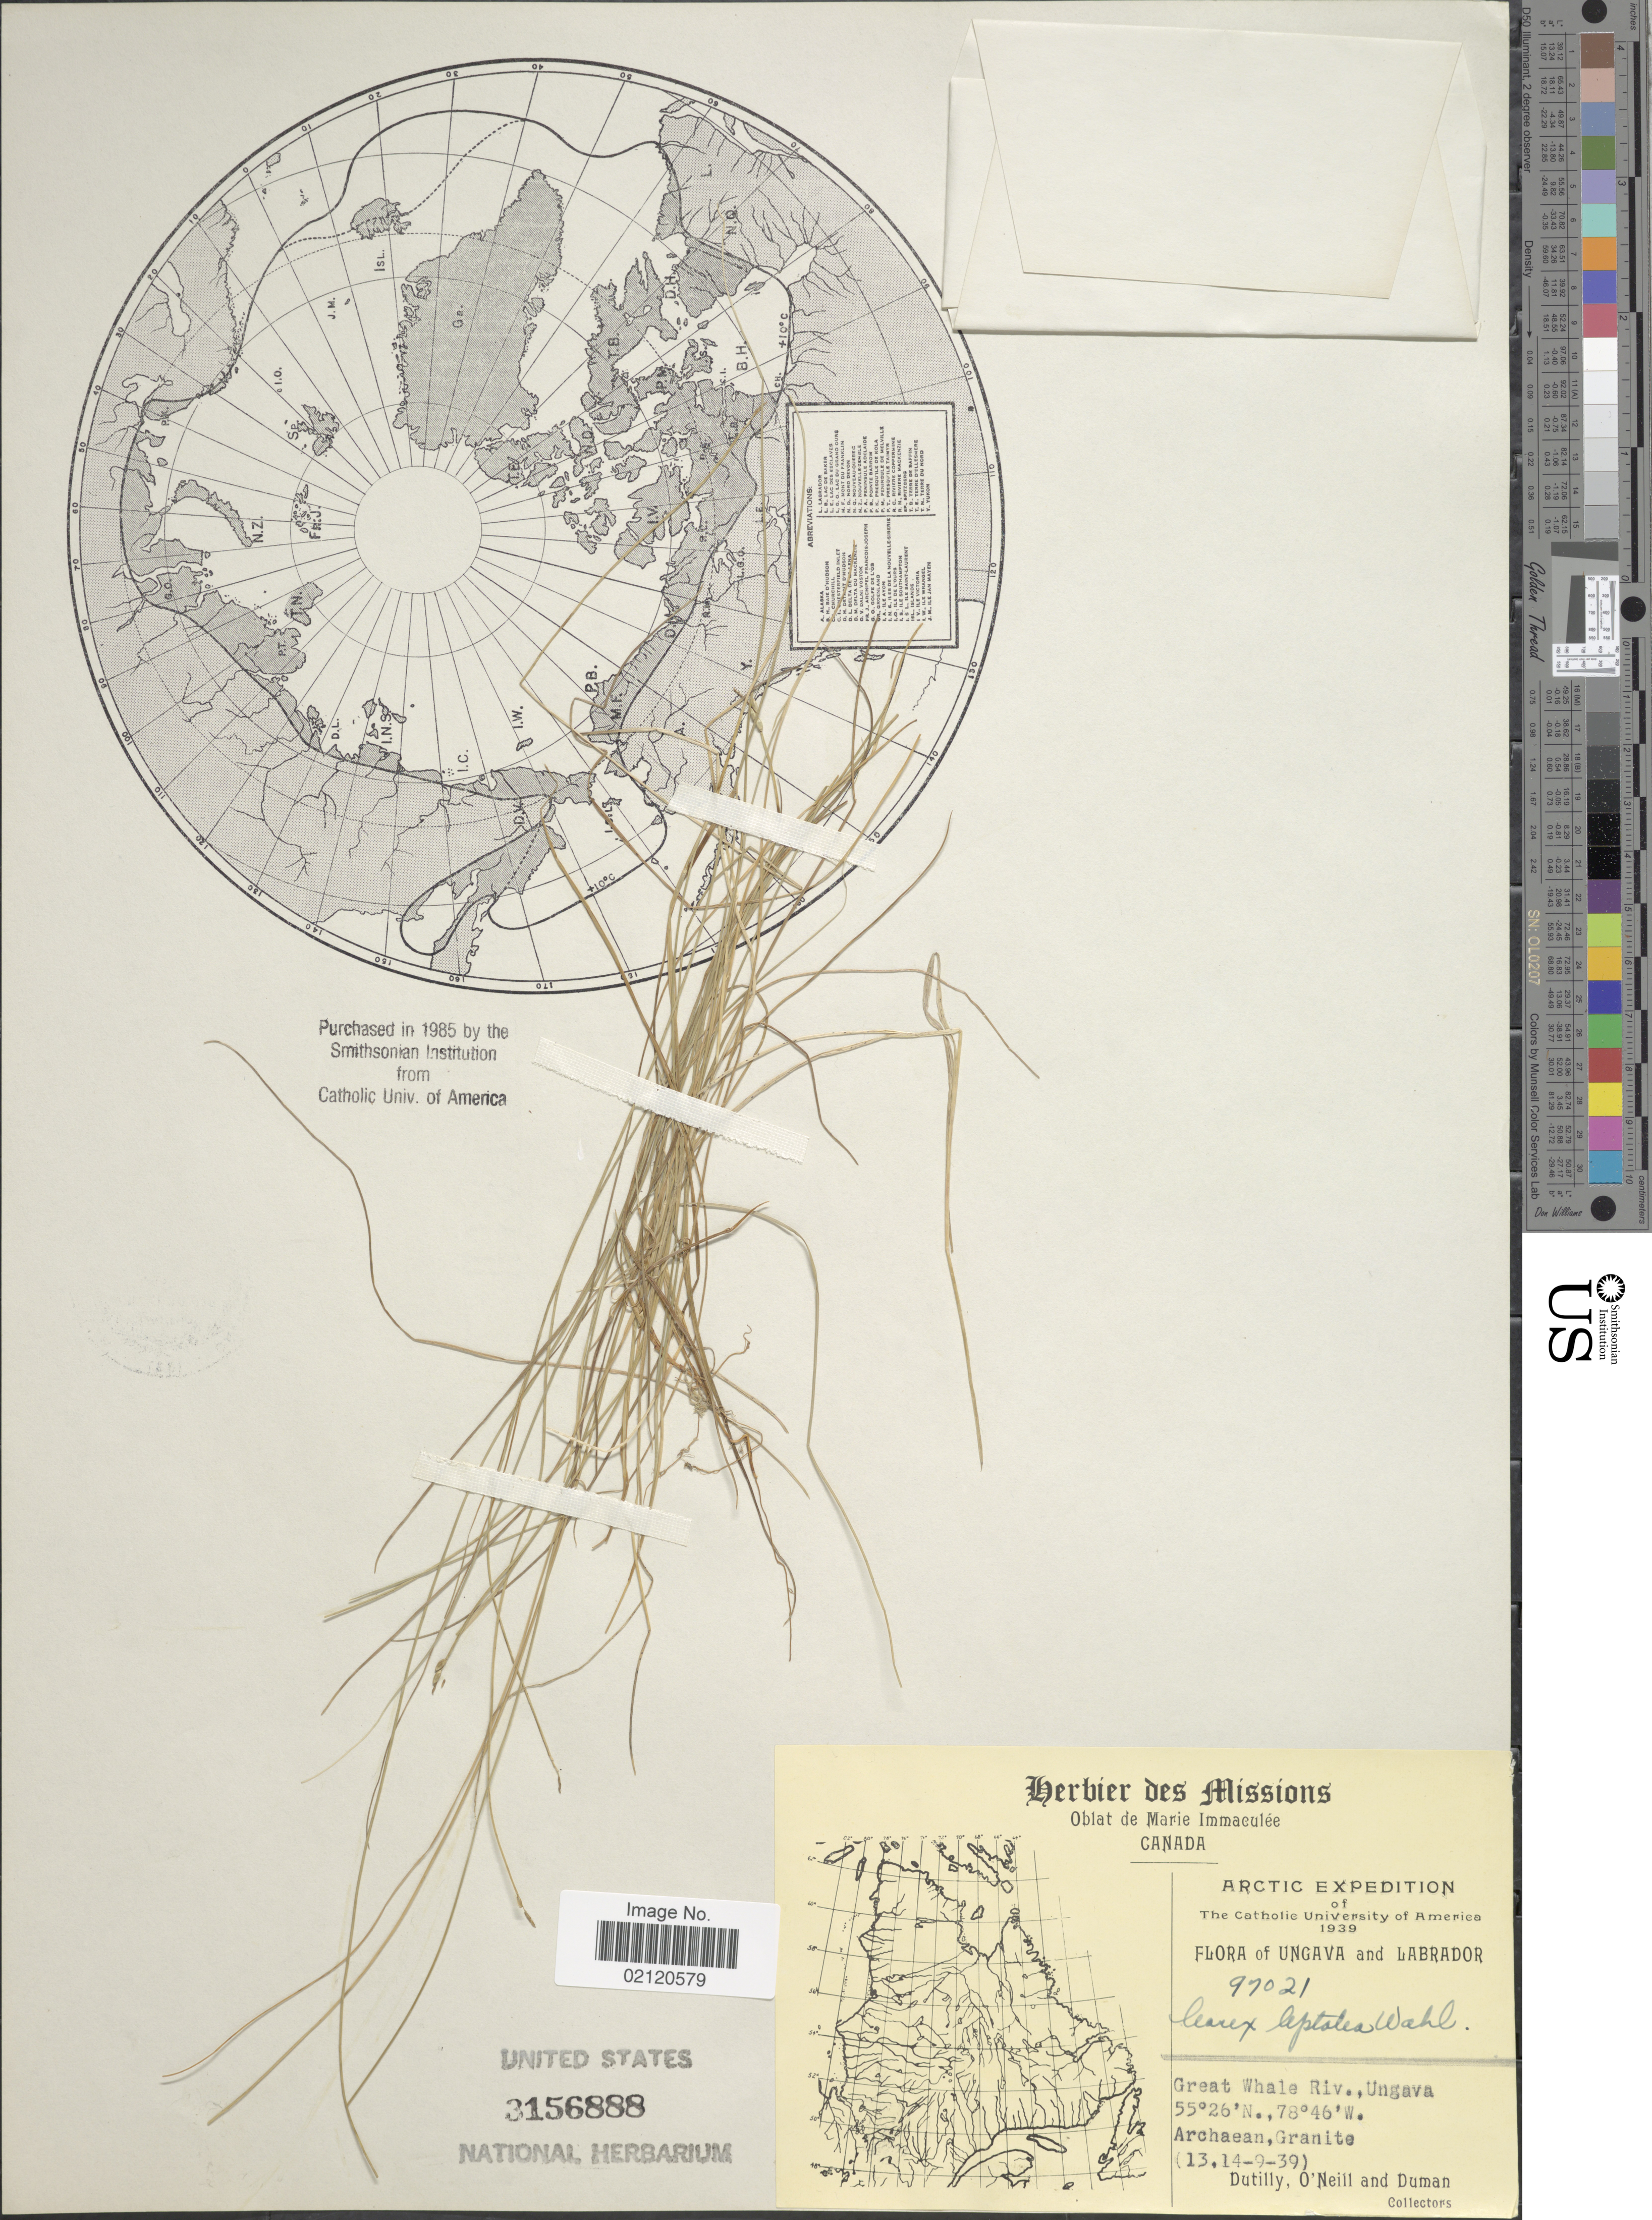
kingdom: Plantae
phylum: Tracheophyta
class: Liliopsida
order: Poales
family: Cyperaceae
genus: Carex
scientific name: Carex leptalea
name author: Wahlenb.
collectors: -. Dutilly, -. O'Neill & -. Duman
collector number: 97021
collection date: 1939-09-13/1939-09-14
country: Canada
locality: Ungava and Labrador, Great Whale Riv., Ungava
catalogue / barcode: US 3156888